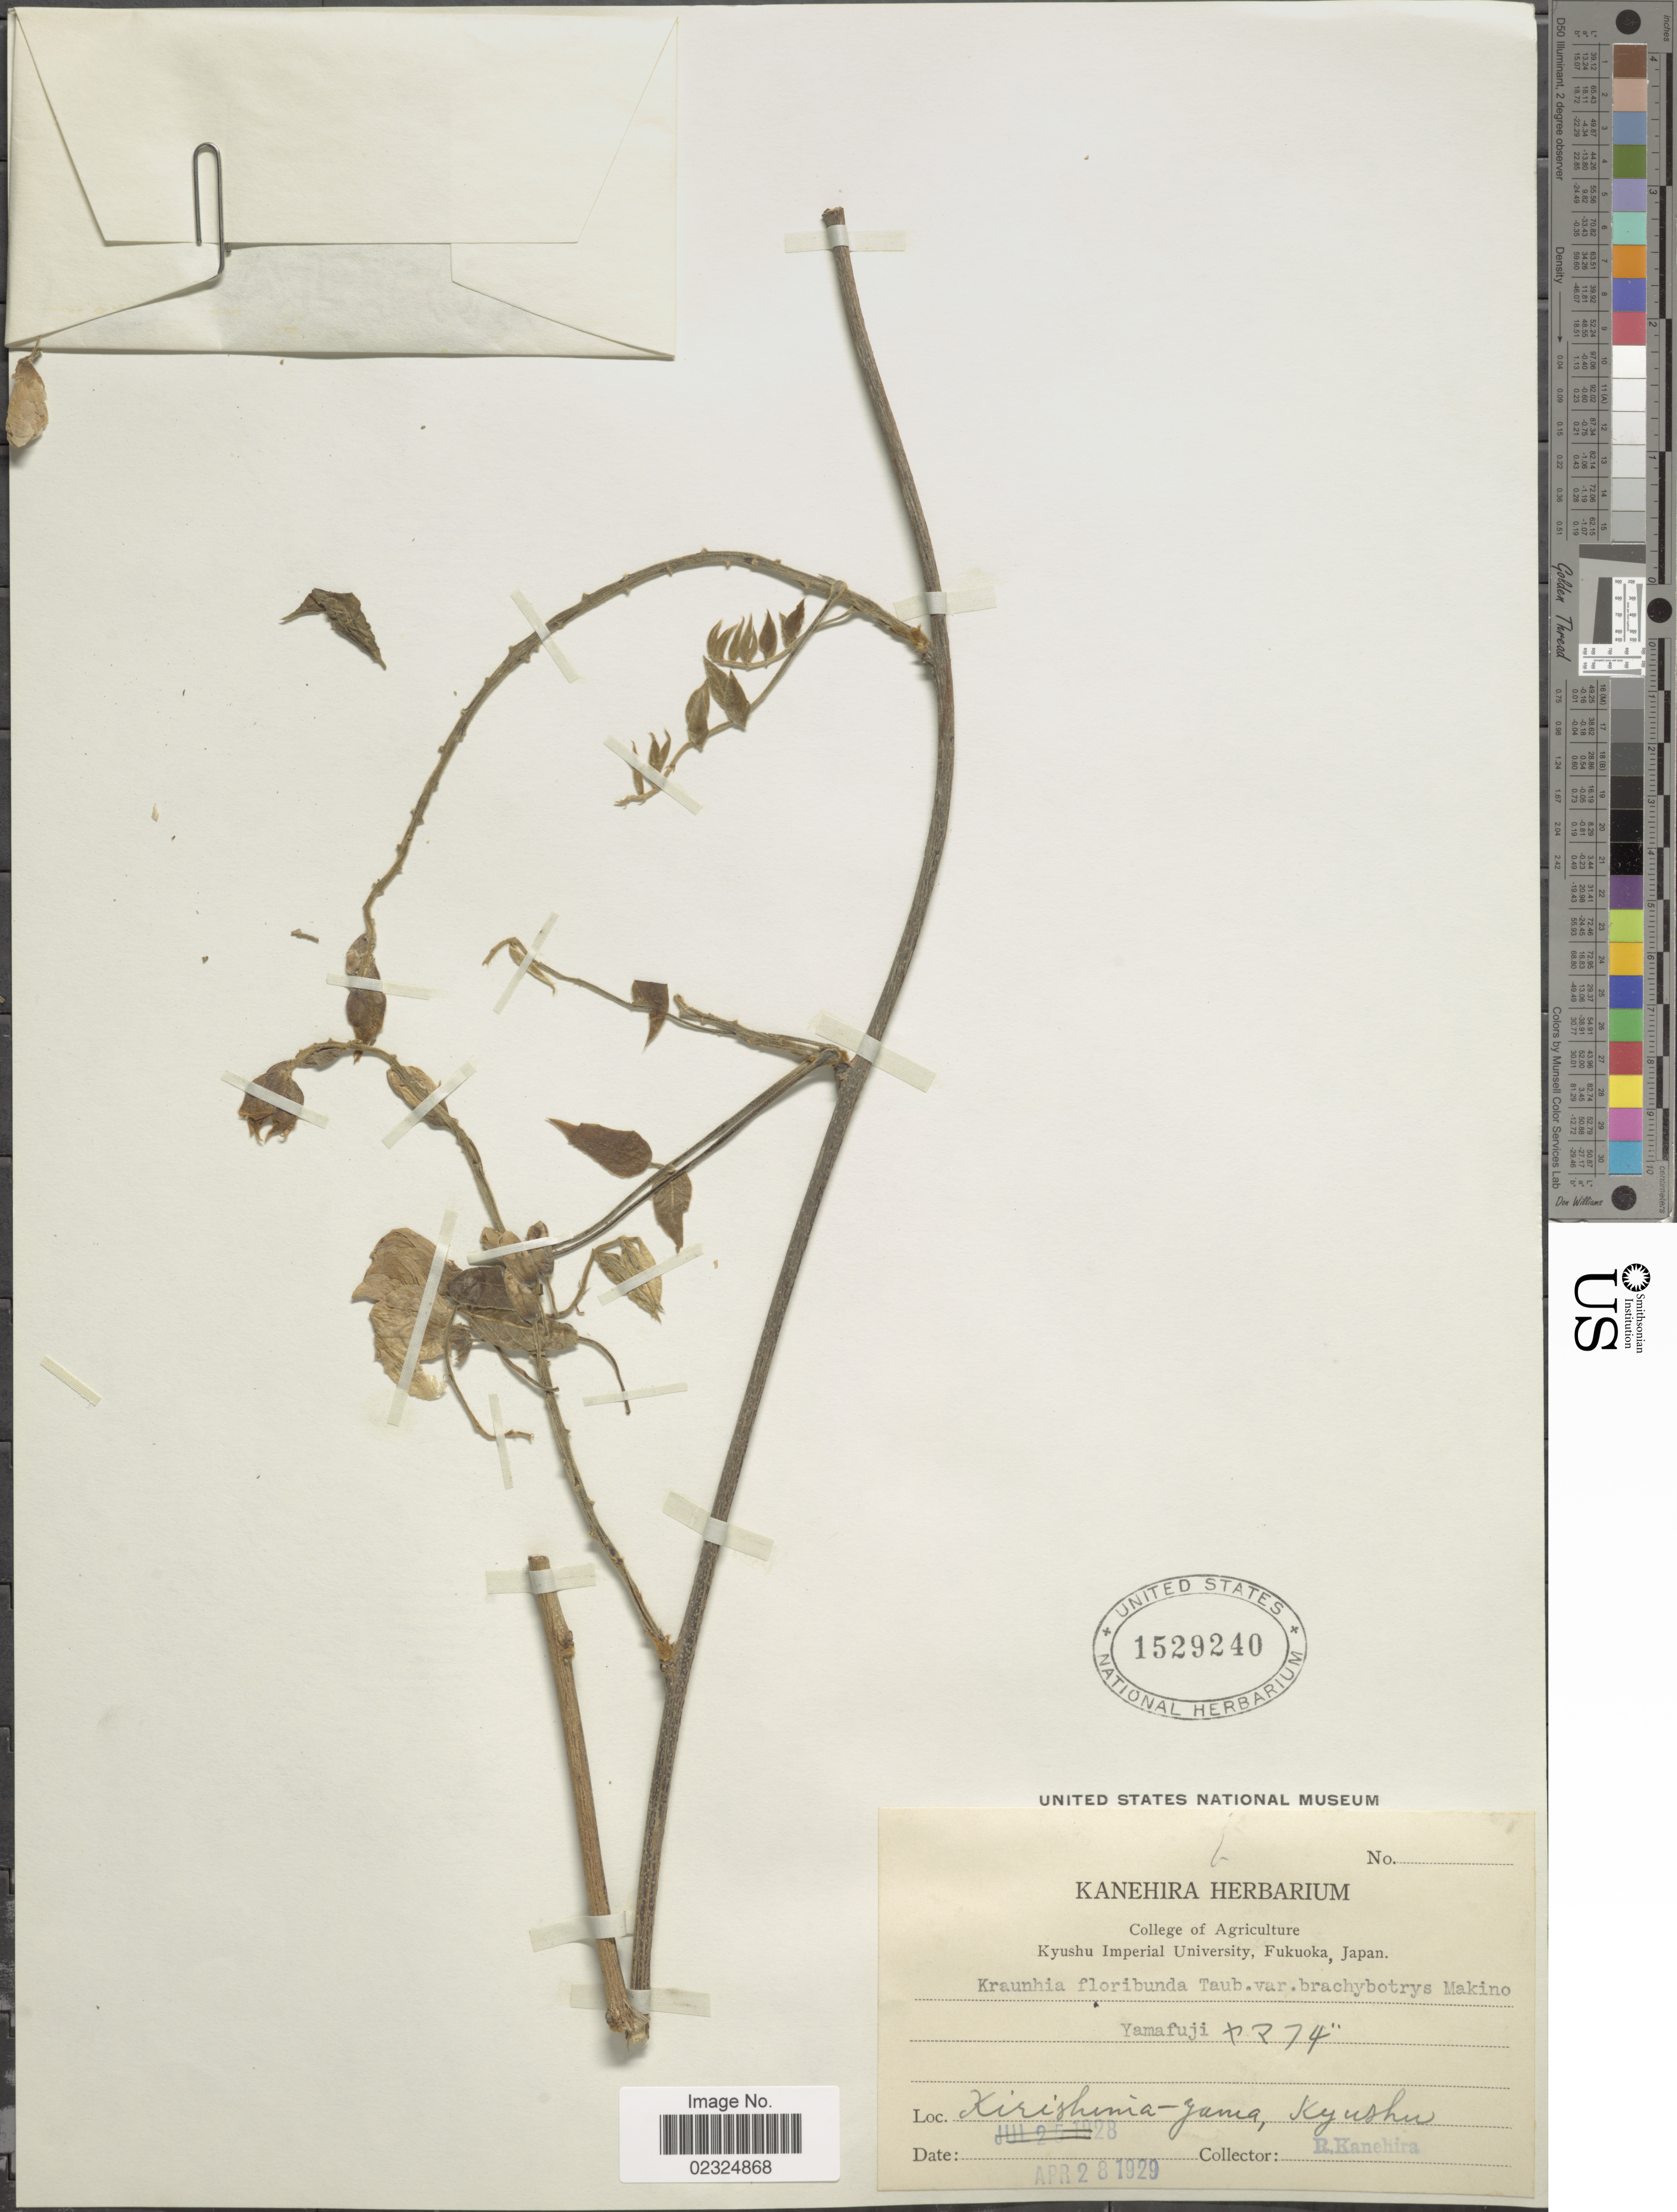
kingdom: Plantae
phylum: Tracheophyta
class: Magnoliopsida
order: Fabales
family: Fabaceae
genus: Wisteria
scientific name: Wisteria floribunda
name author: (Willd.) DC.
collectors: R. Kanehira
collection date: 1929-04-28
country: Japan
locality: Kirishima-yama, Kyushu.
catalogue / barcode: US 1529240